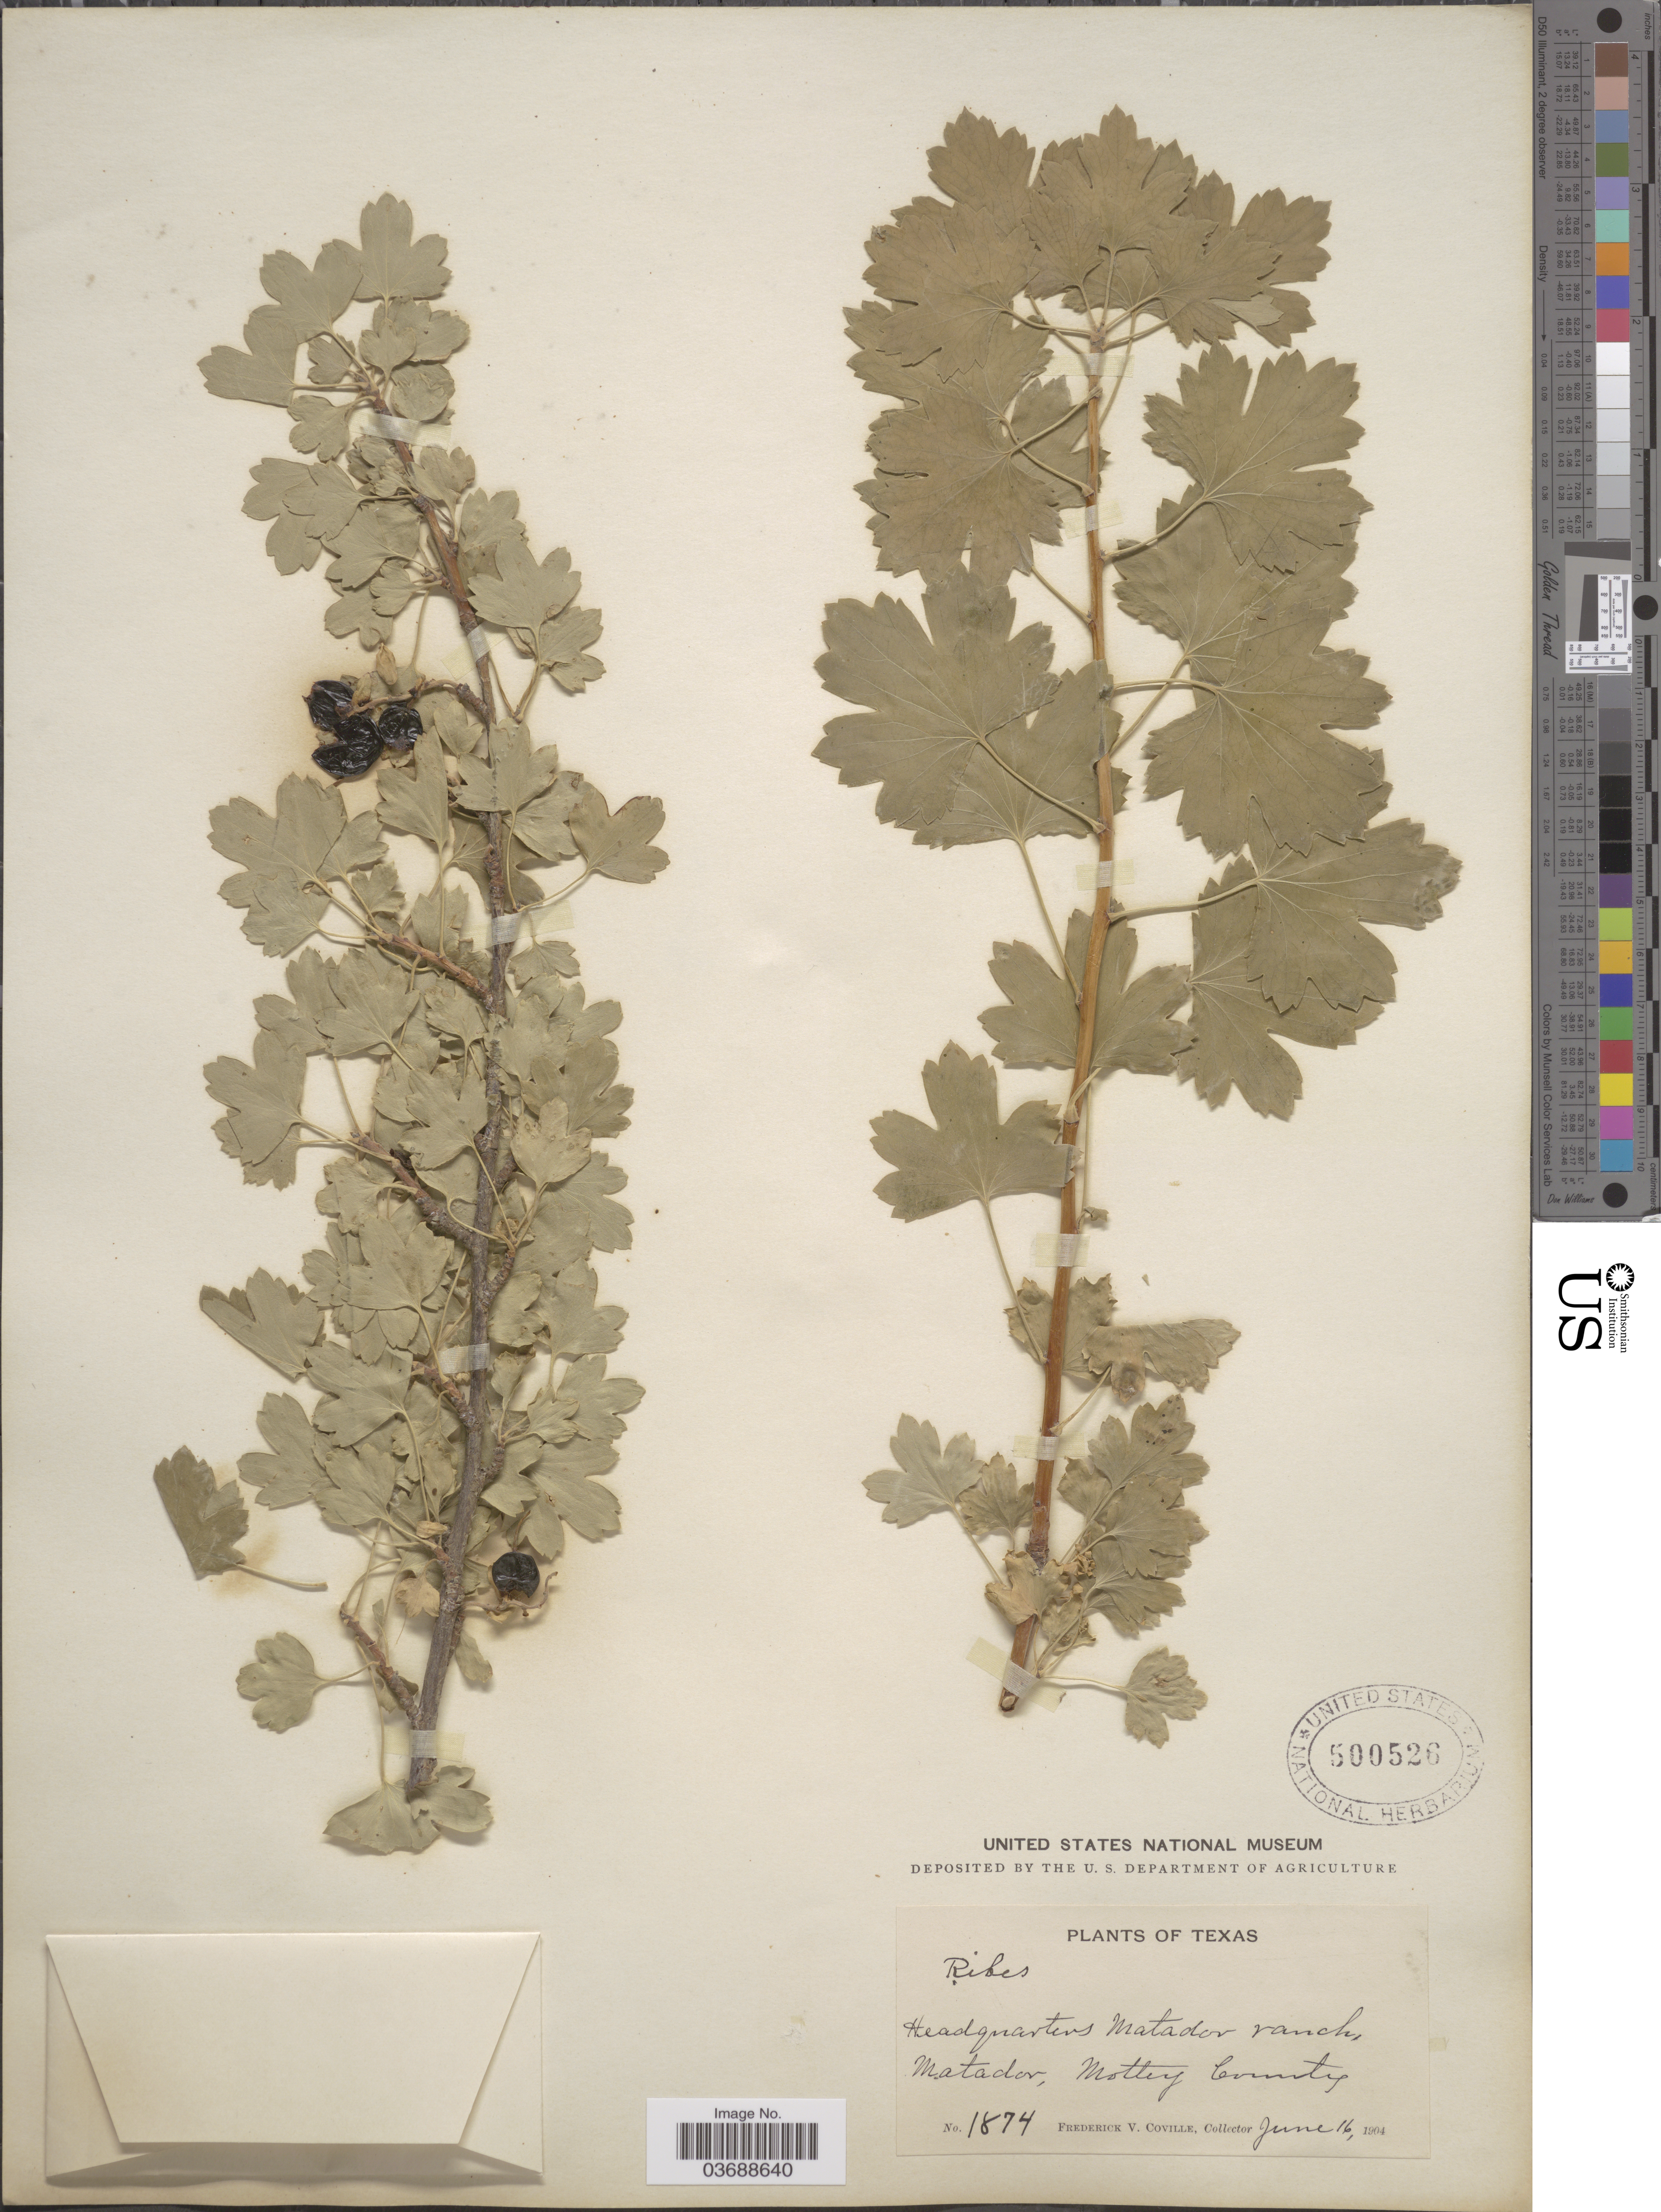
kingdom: Plantae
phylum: Tracheophyta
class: Magnoliopsida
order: Saxifragales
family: Grossulariaceae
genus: Ribes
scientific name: Ribes odoratum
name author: H.L. Wendl.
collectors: F. V. Coville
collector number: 1874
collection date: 1904-06-16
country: United States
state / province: Texas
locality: Headquarters Matador ranch, Matador, Mottery County.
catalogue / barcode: US 500526